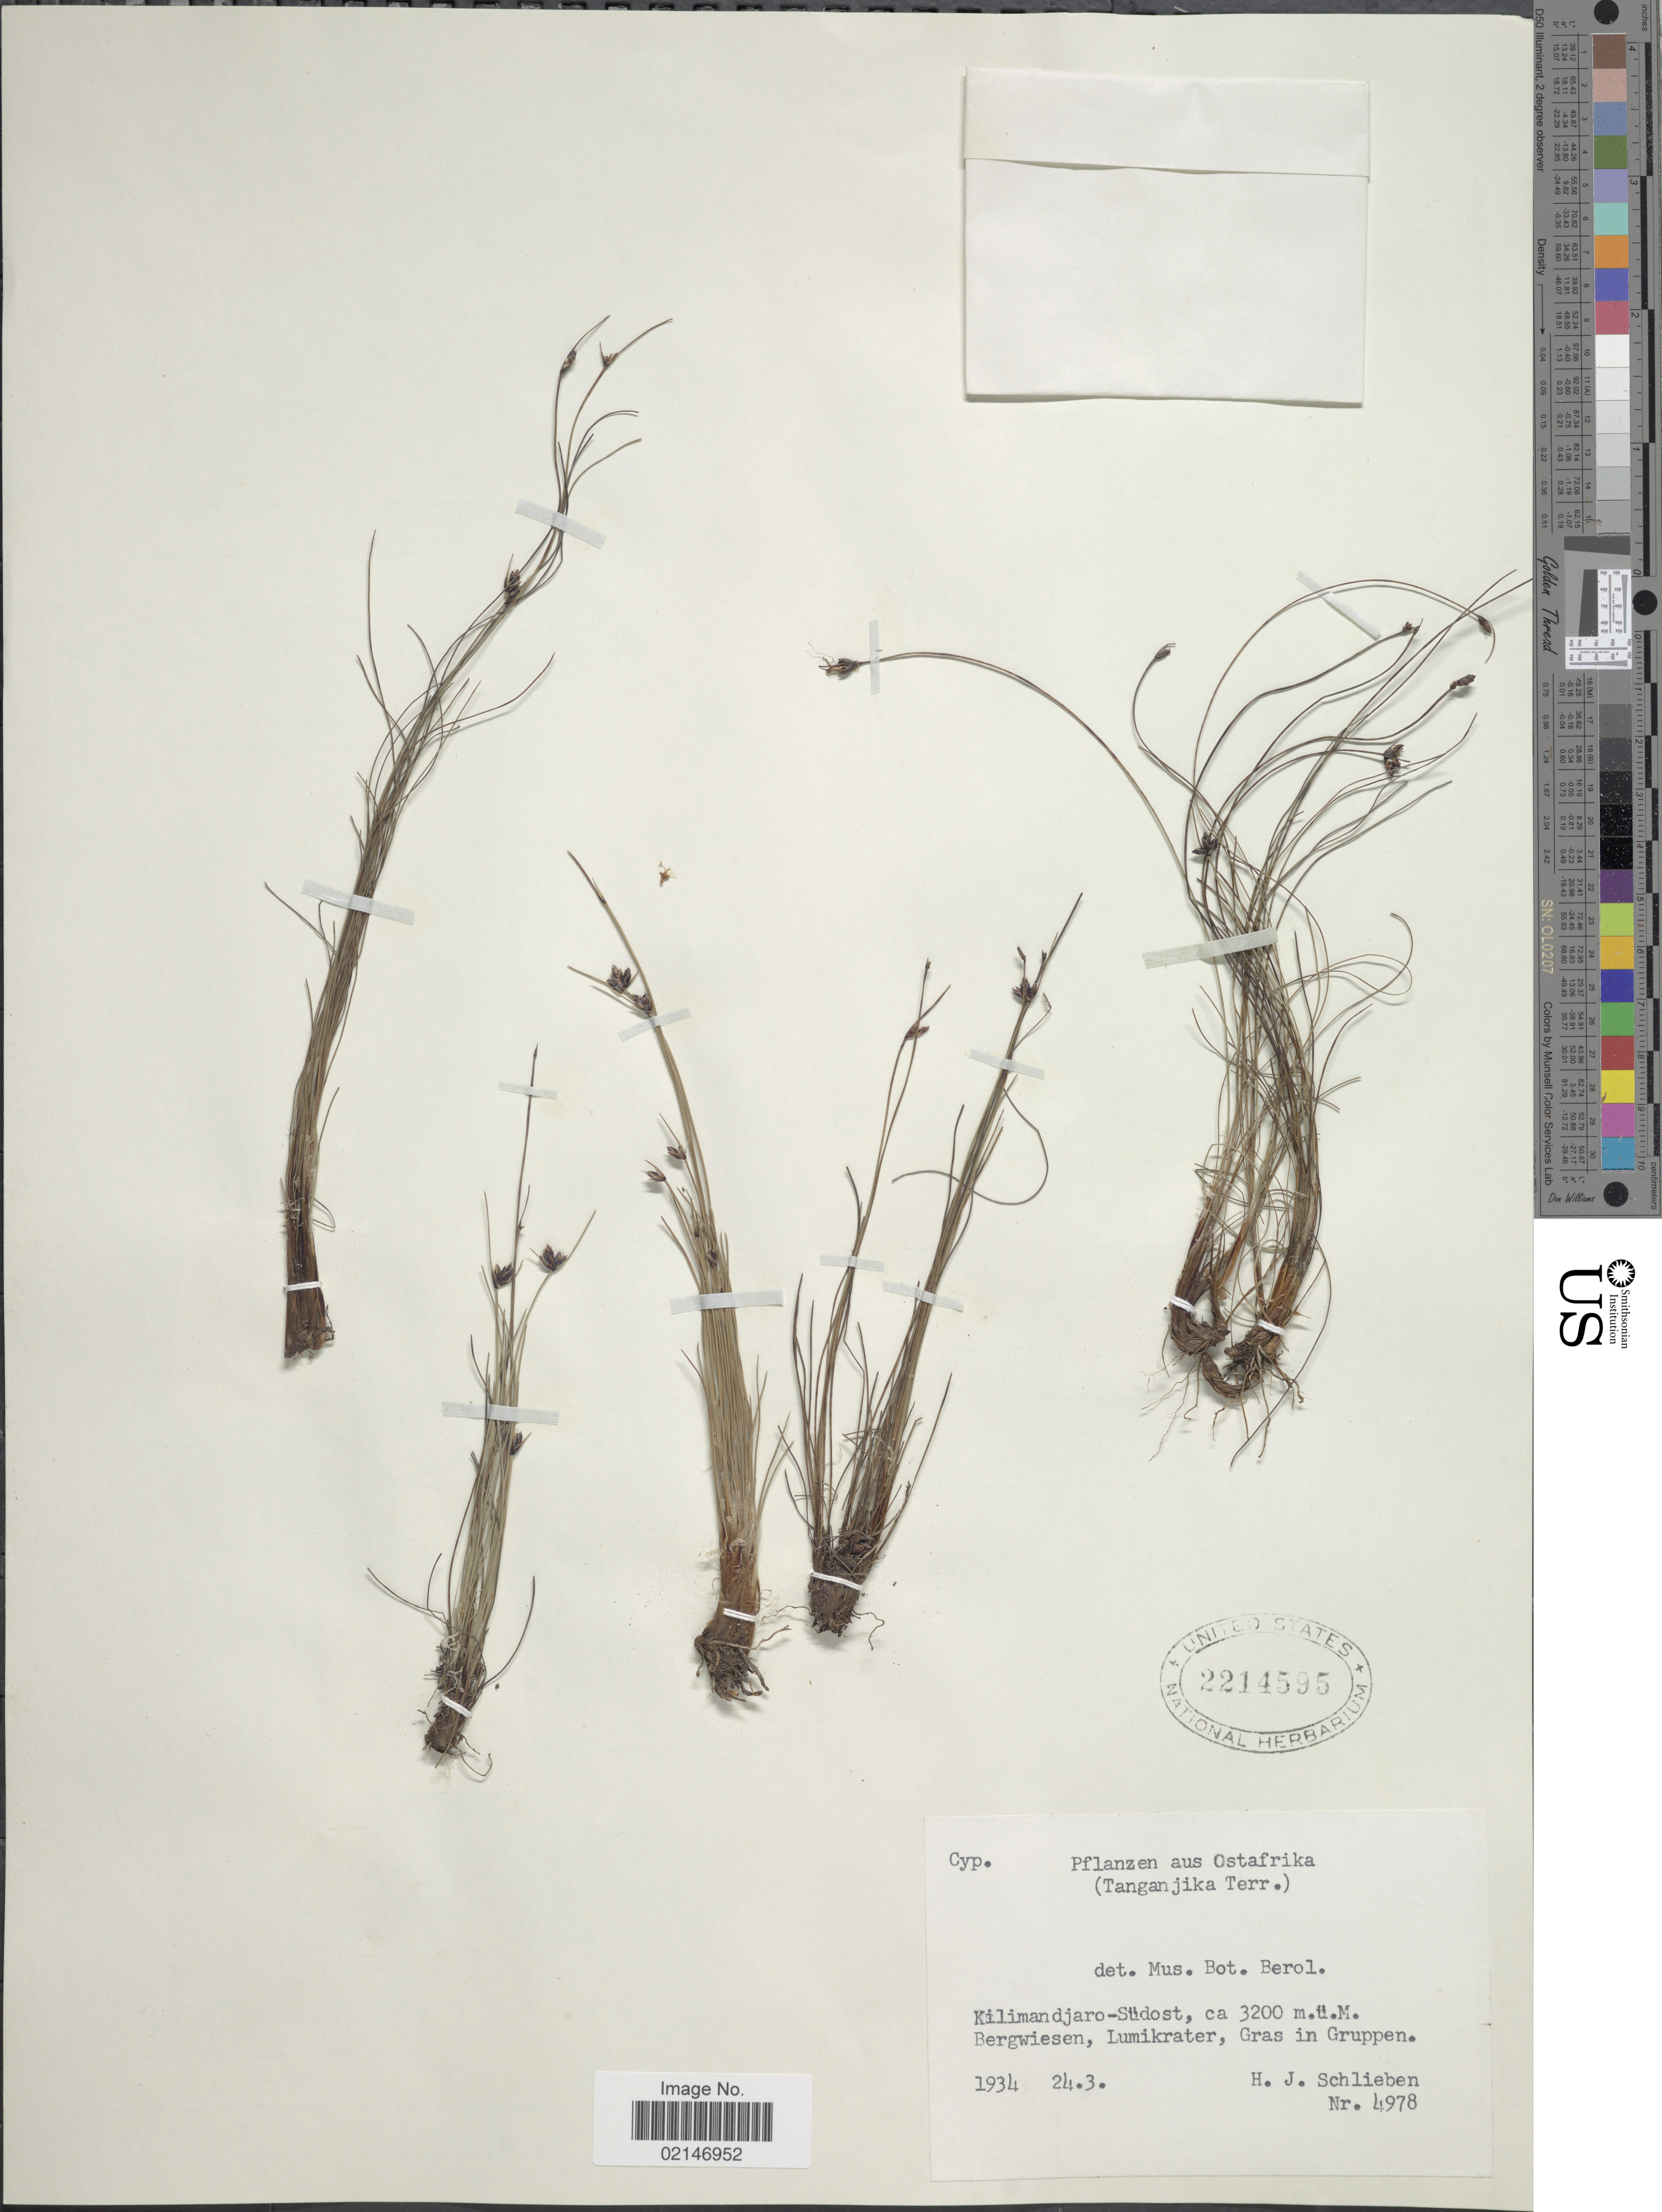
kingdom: Plantae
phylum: Tracheophyta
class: Liliopsida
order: Poales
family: Cyperaceae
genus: Ficinia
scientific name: Ficinia gracilis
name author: Schrad.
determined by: Strong, Mark T., (BOT), Smithsonian Institution - National Museum of Natural History (UNITED STATES)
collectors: H. J. Schlieben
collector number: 4978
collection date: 1934-03-24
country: Tanzania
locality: Aus Ostafrika )Tanganjika Terr.) Kilimandjaro-Sudeost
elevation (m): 3200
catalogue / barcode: US 2214595